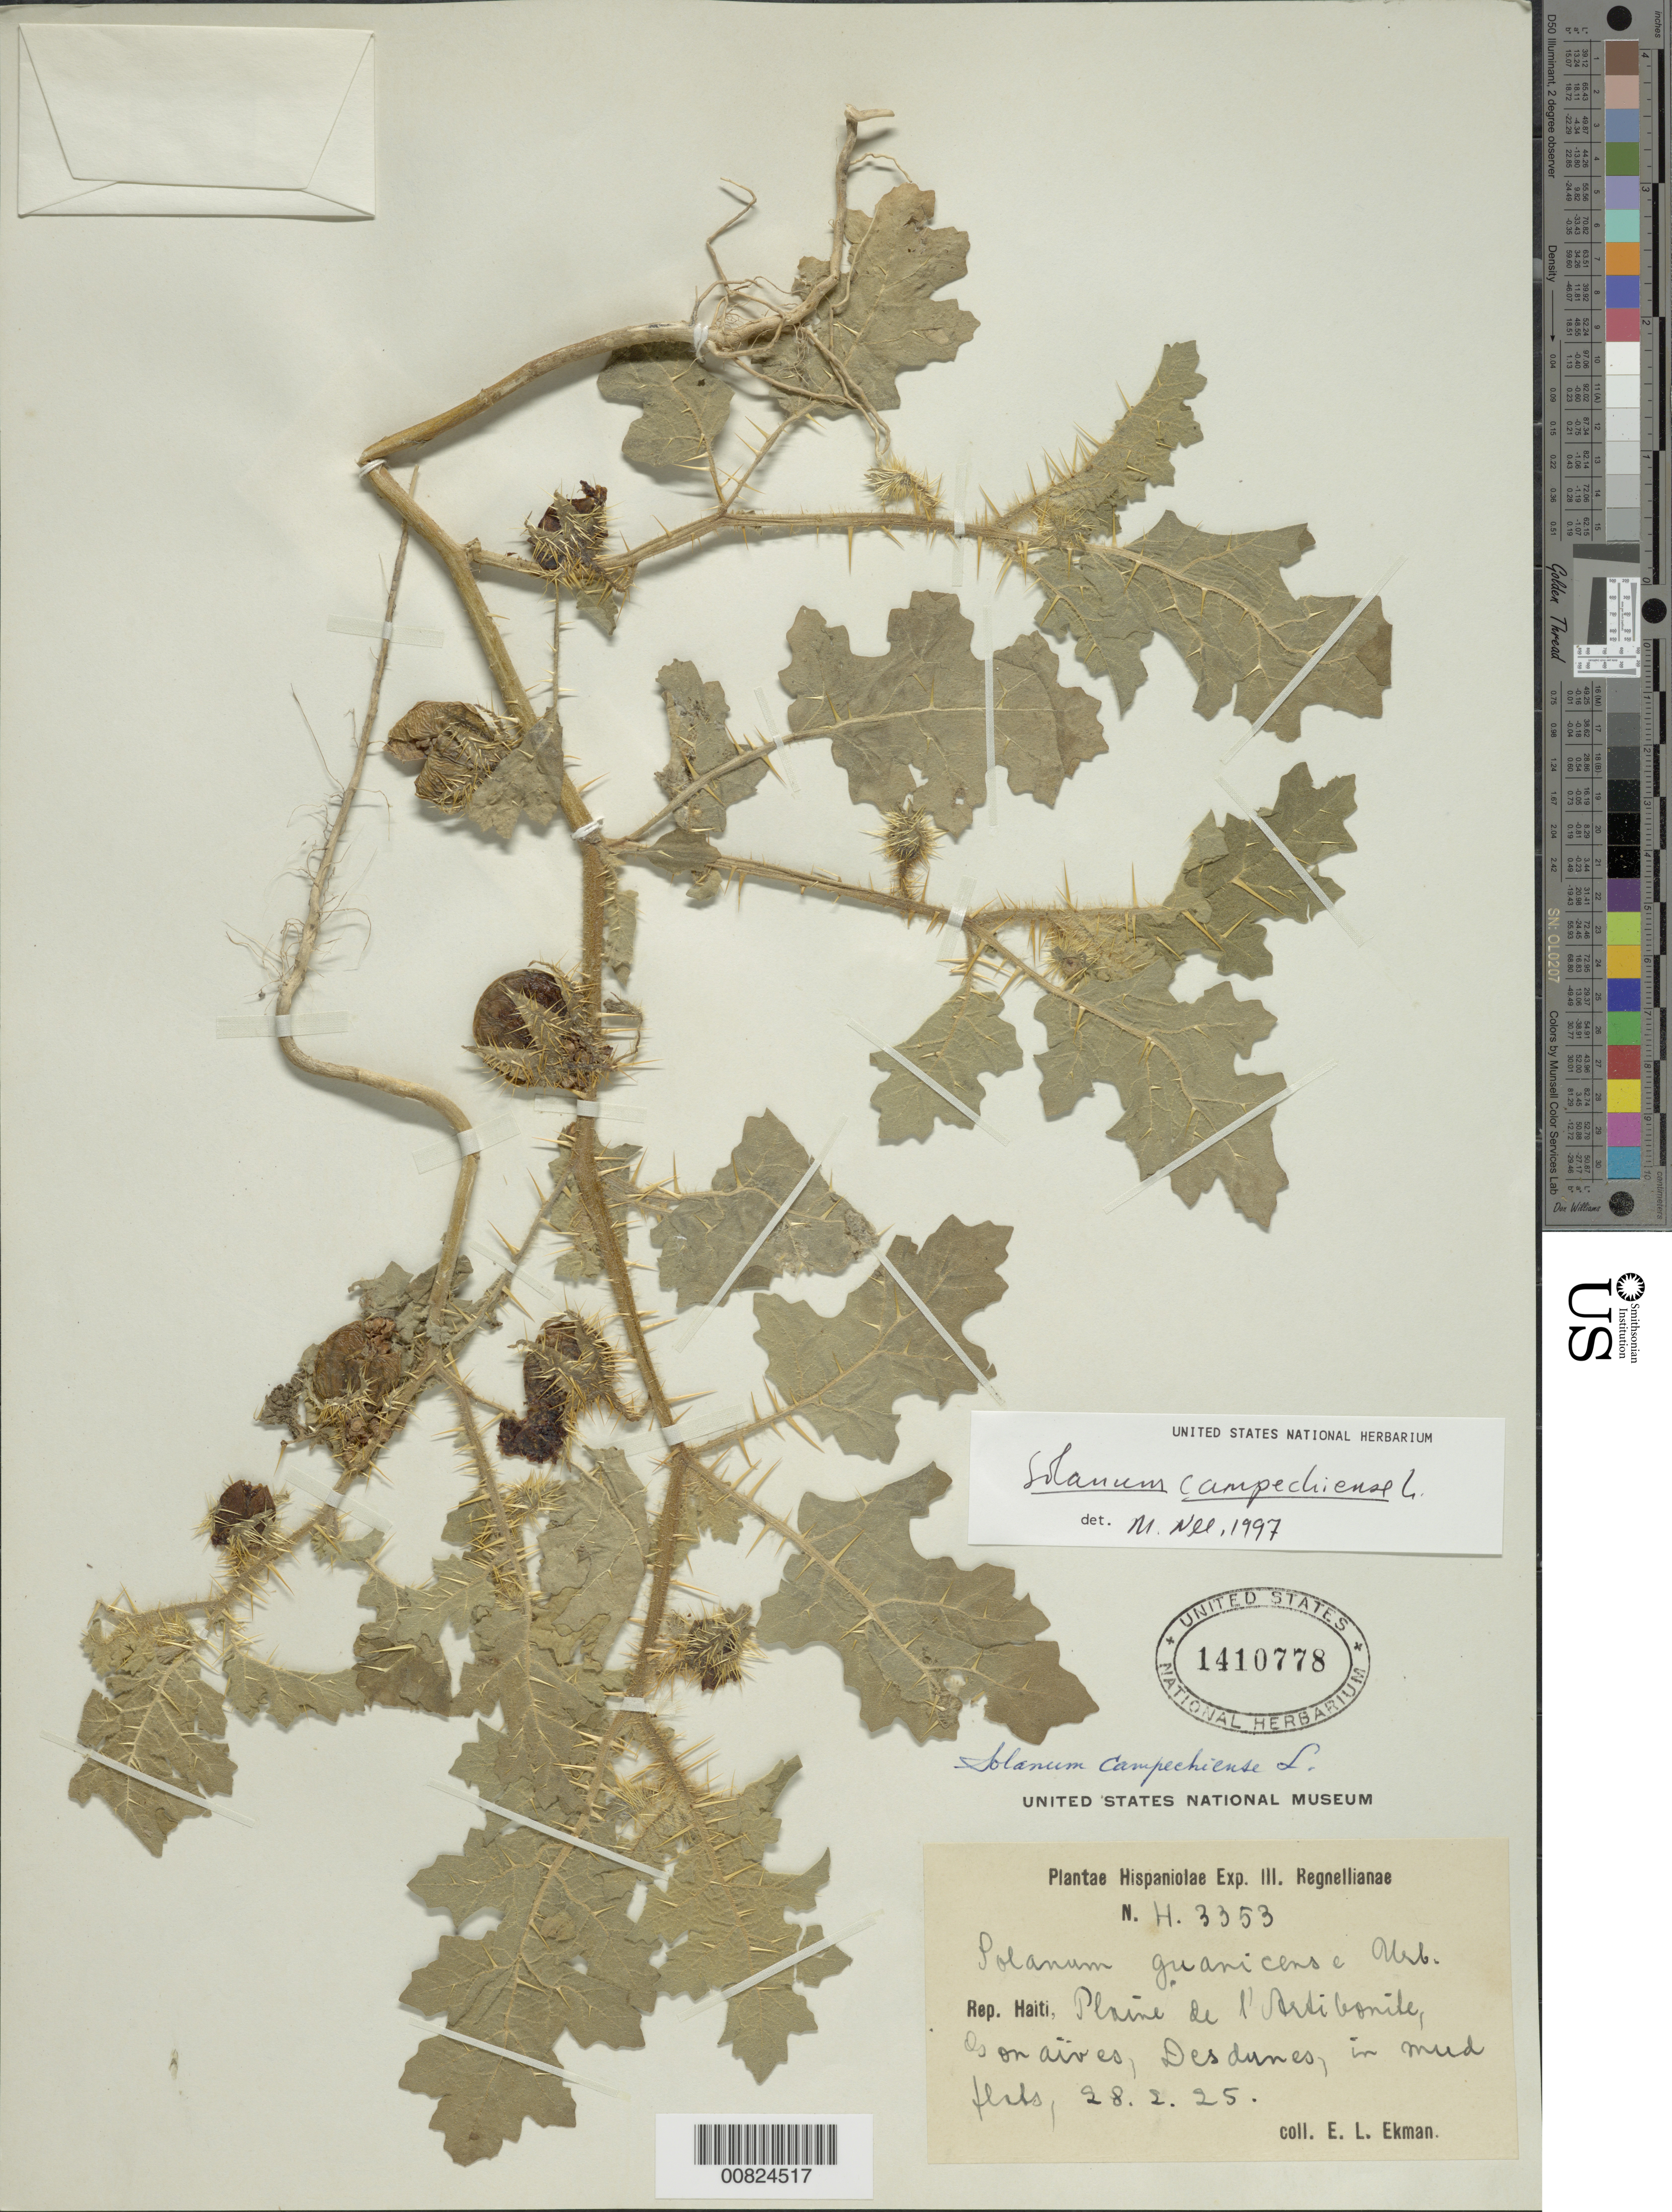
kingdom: Plantae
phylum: Tracheophyta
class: Magnoliopsida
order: Solanales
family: Solanaceae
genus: Solanum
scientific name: Solanum campechiense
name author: L.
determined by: Nee, Michael H.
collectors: E. L. Ekman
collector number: H 3353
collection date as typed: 28 Feb 1925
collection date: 1925-02-28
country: Haiti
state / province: Artibonite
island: Hispaniola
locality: Gonaïves, Desdunes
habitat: In mud flats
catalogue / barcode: US 1410778